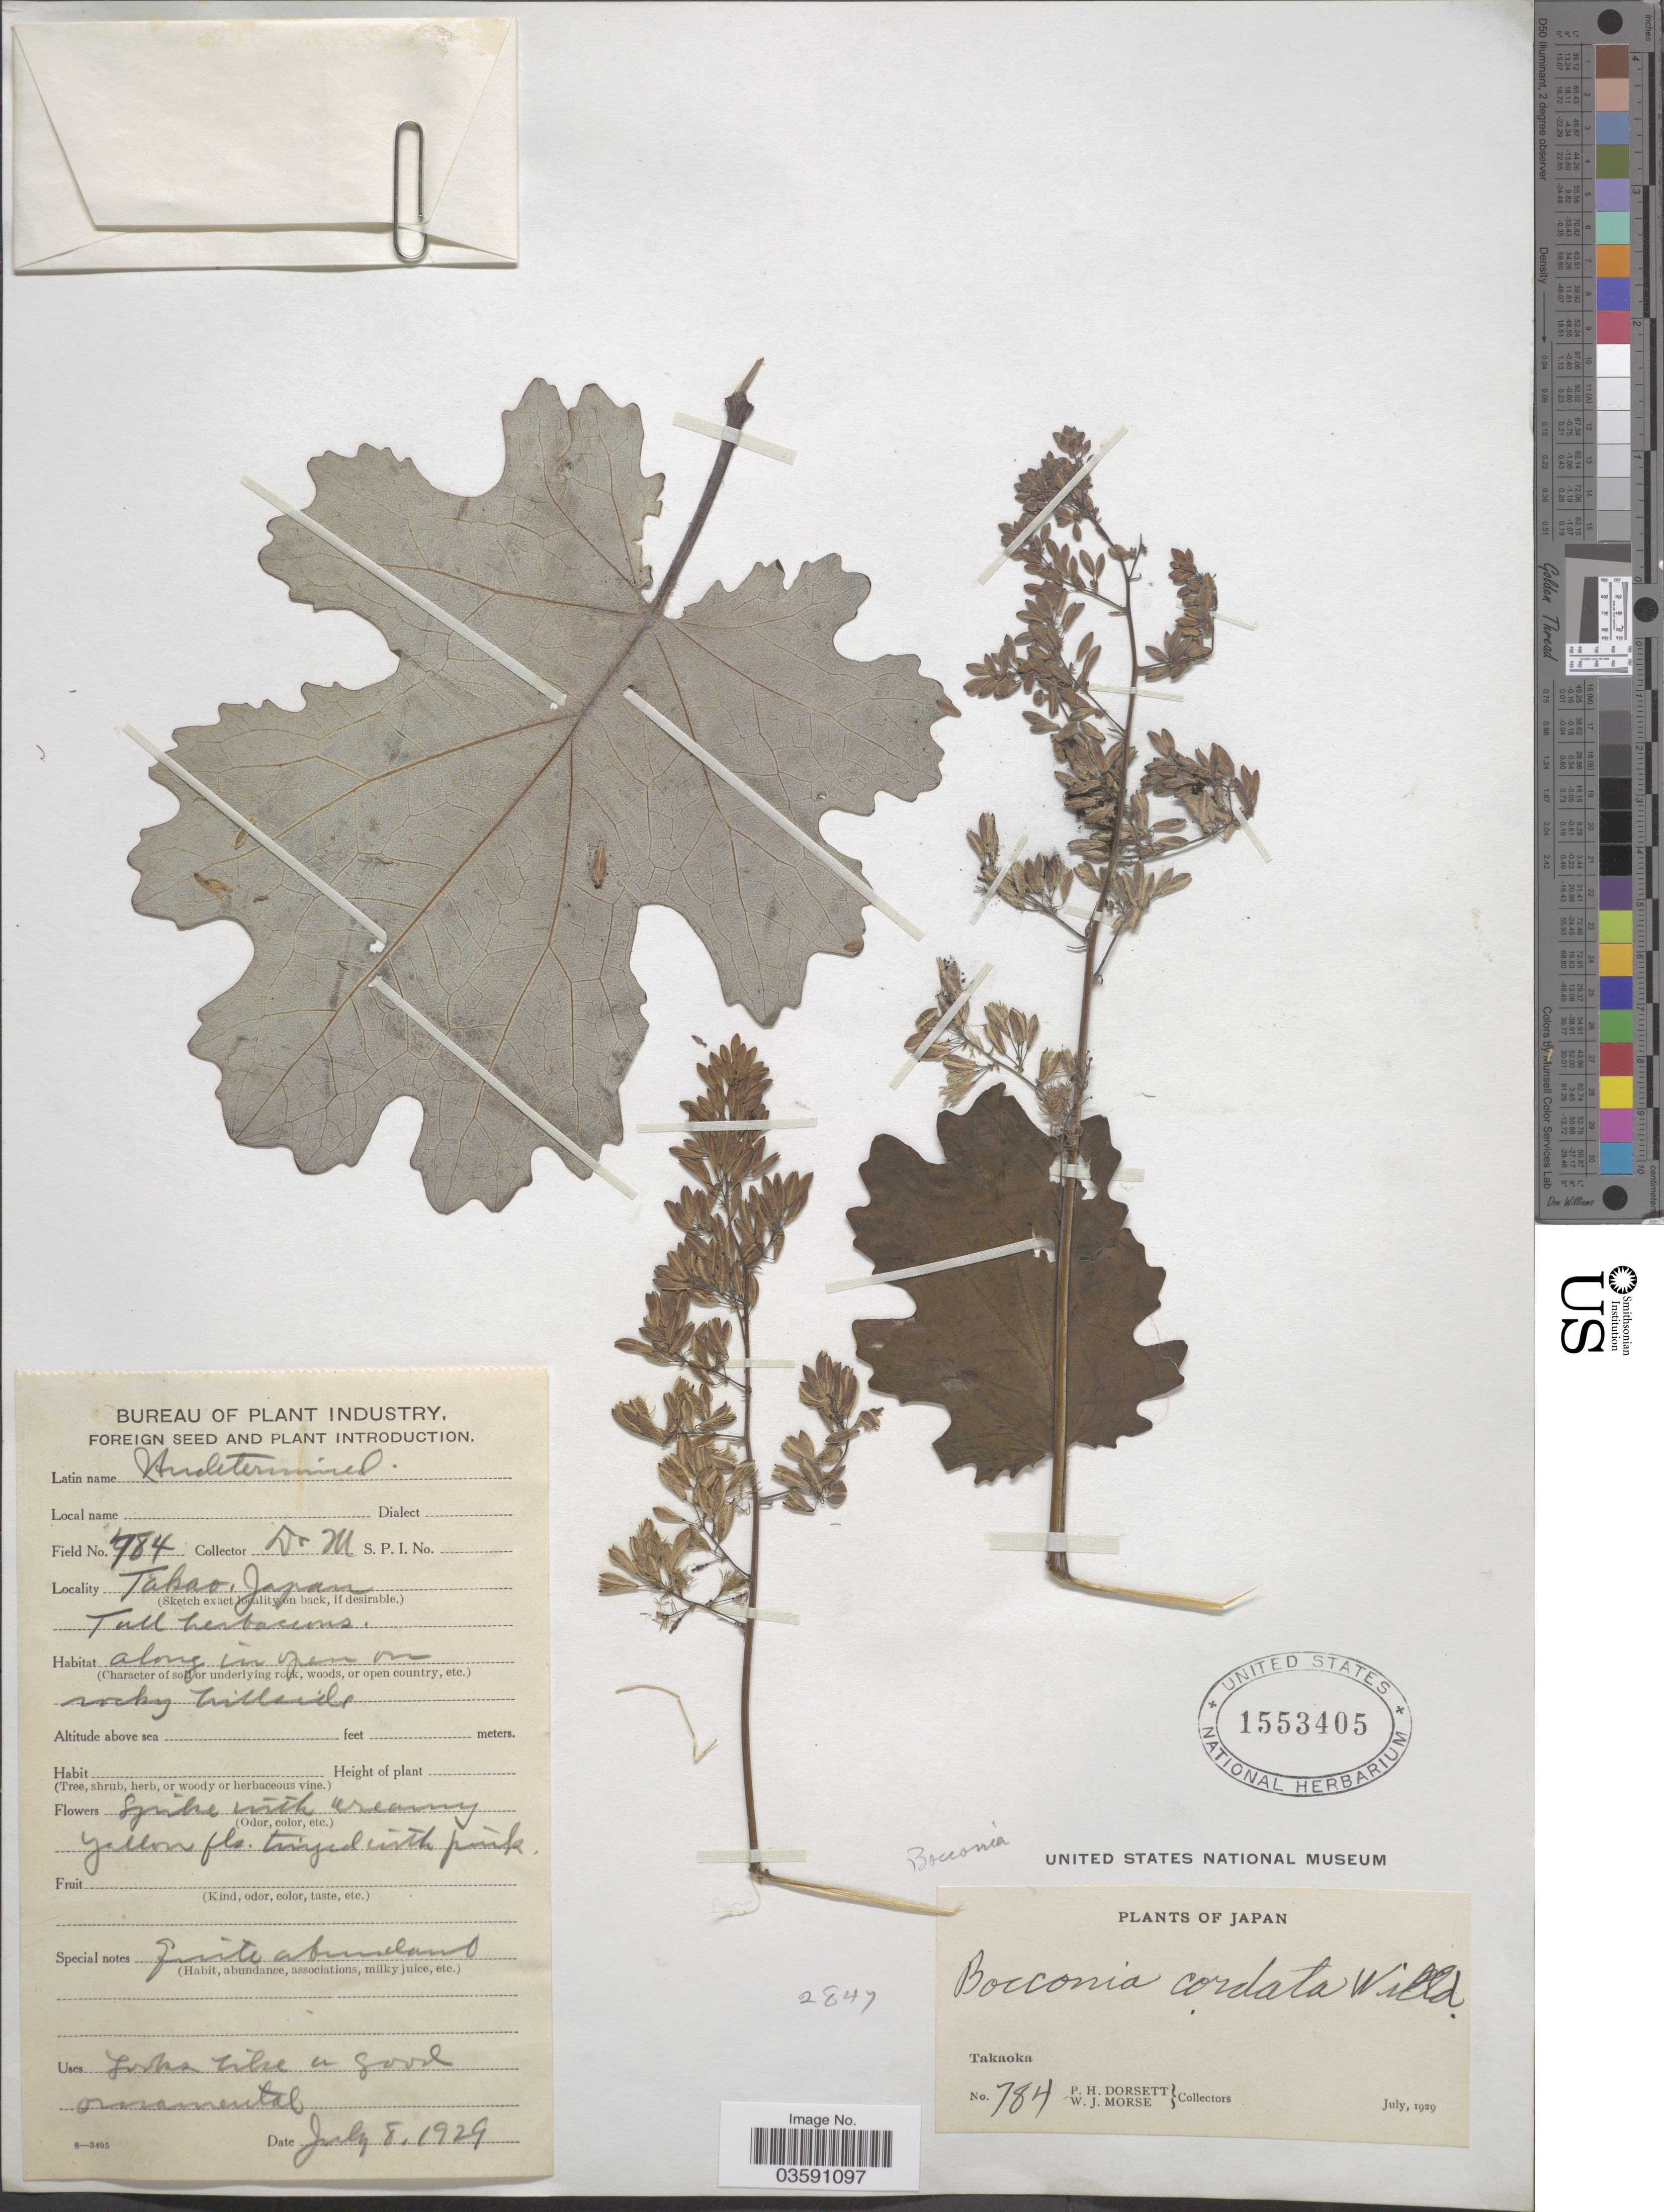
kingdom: Plantae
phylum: Tracheophyta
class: Magnoliopsida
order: Ranunculales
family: Papaveraceae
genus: Macleaya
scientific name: Macleaya cordata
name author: (Willd.) R. Br.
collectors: P. H. Dorsett & W. J. Morse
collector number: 784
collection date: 1929-07-08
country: Japan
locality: Takao.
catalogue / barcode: US 1553405